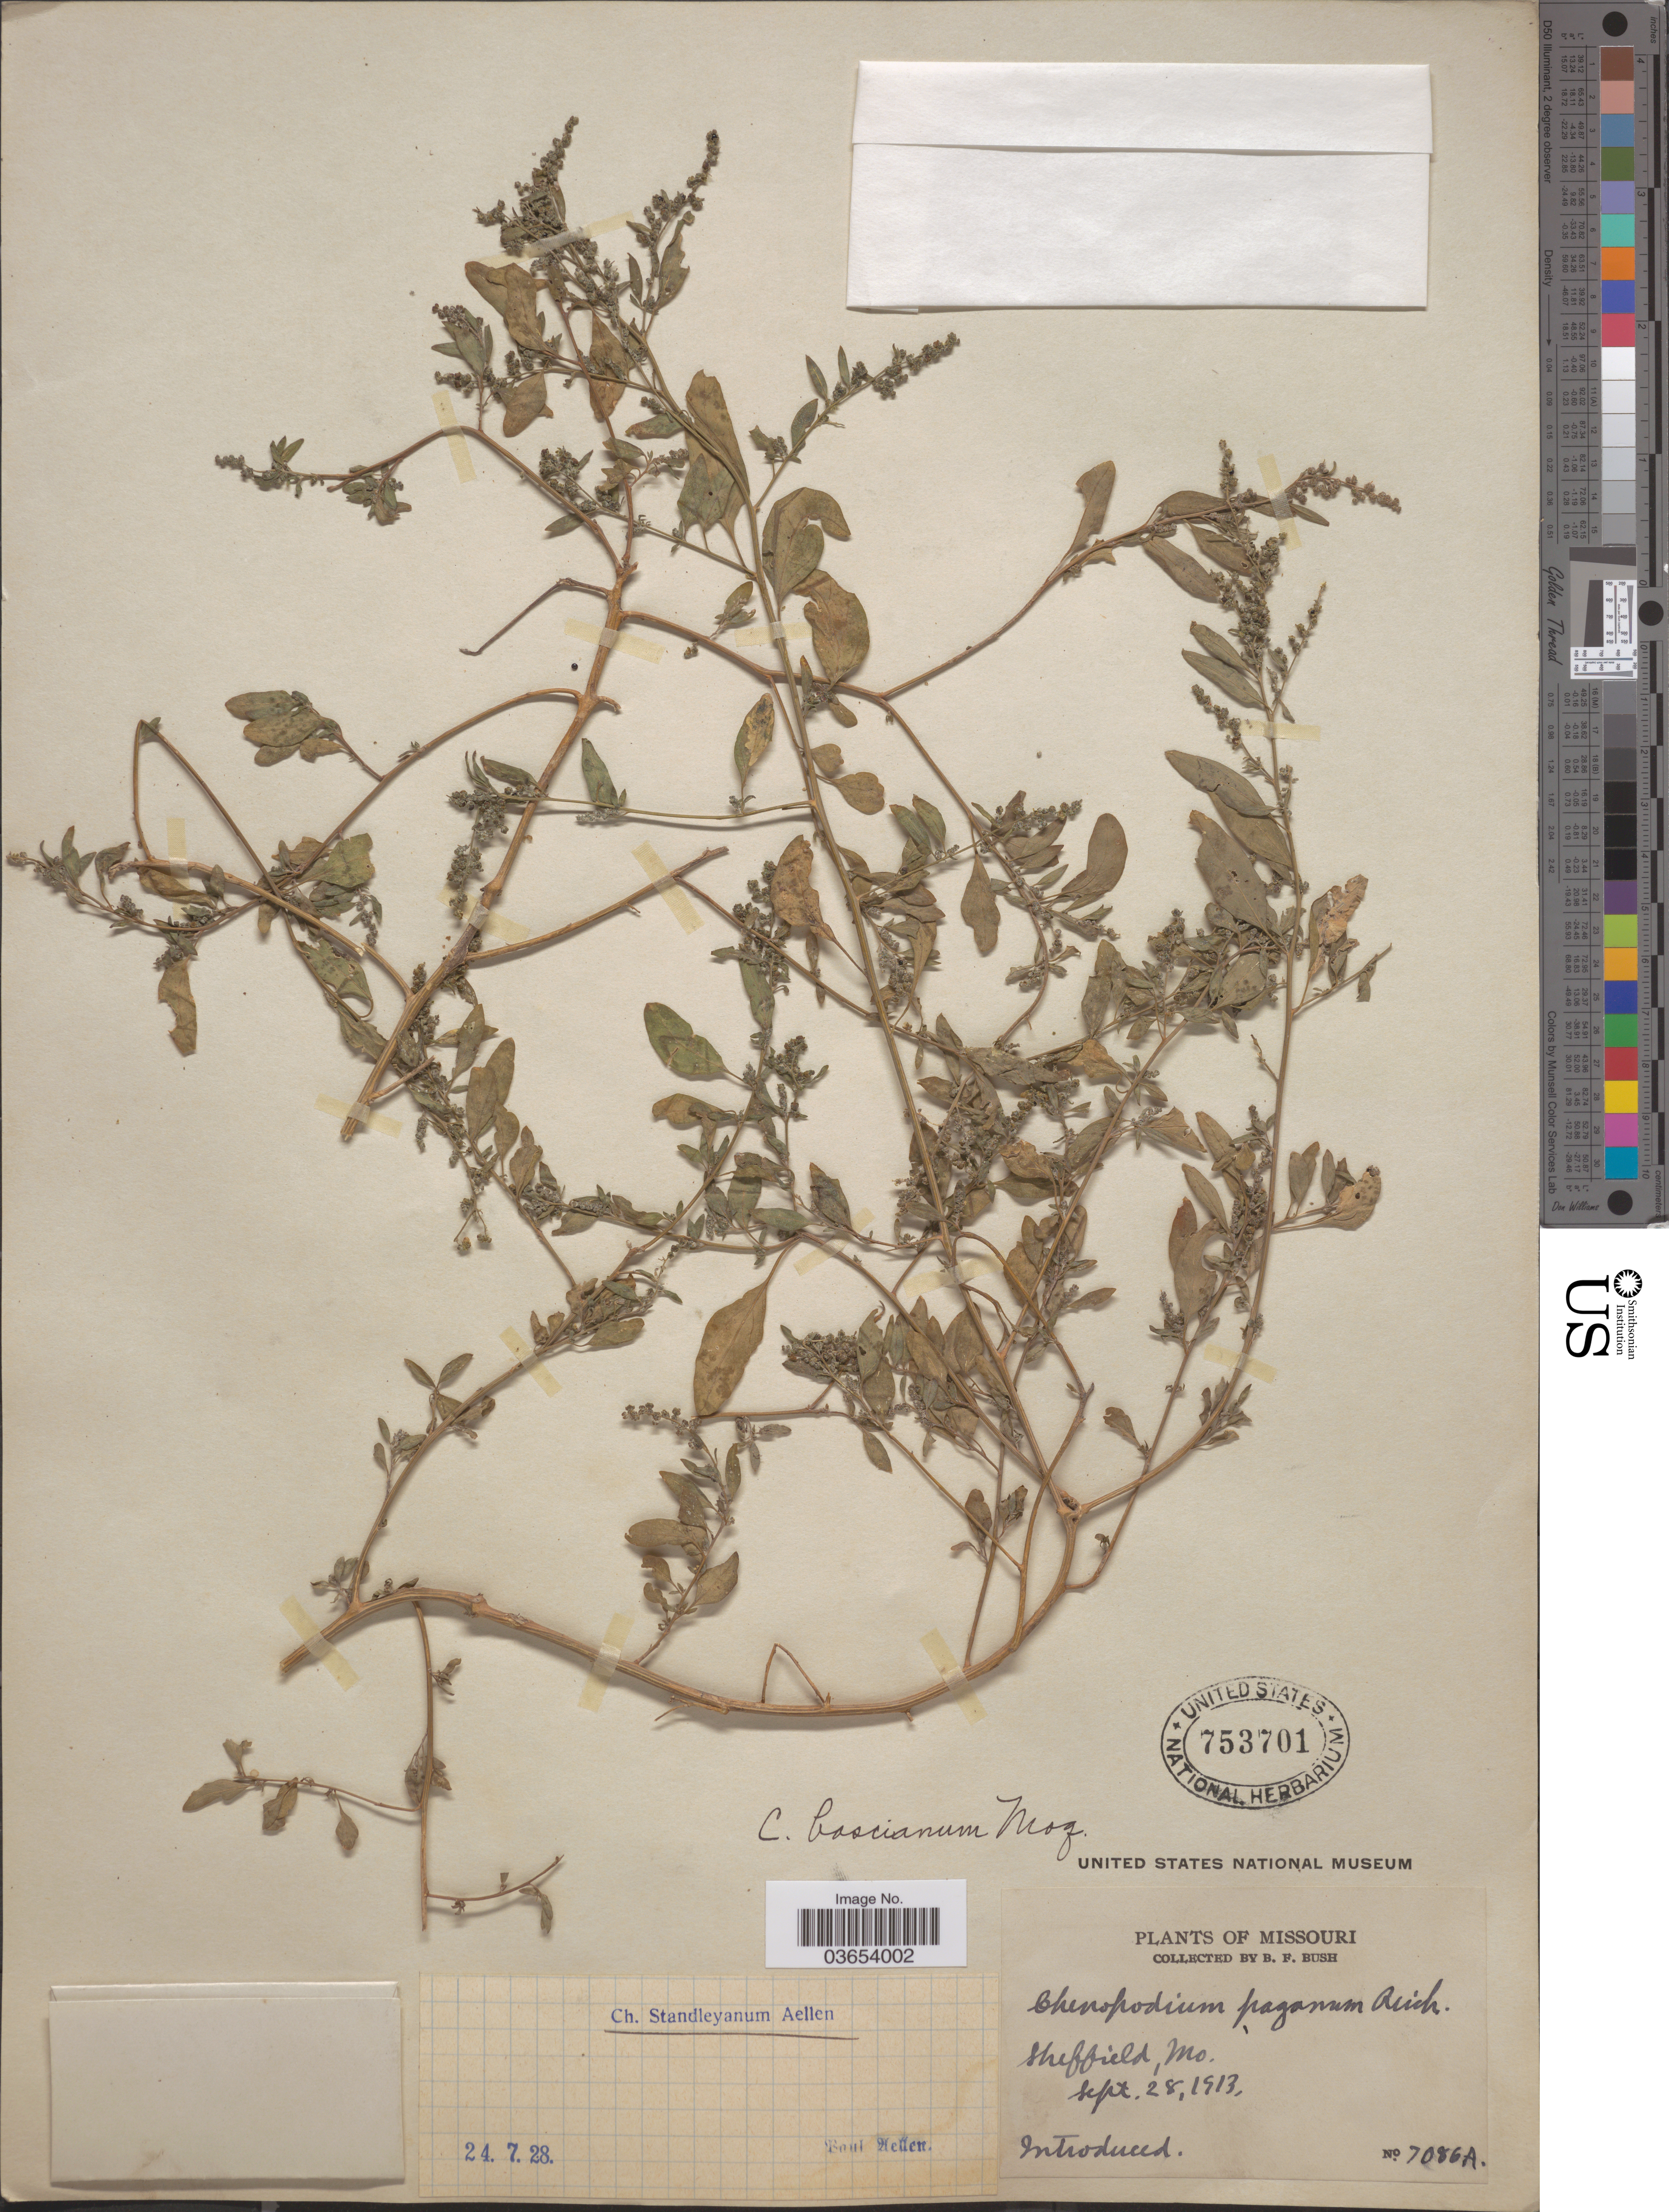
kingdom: Plantae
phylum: Tracheophyta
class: Magnoliopsida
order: Caryophyllales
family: Amaranthaceae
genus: Chenopodium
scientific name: Chenopodium standleyanum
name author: Aellen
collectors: B. F. Bush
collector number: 7086A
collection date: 1913-09-28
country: United States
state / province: Missouri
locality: Sheffield.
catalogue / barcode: US 753701